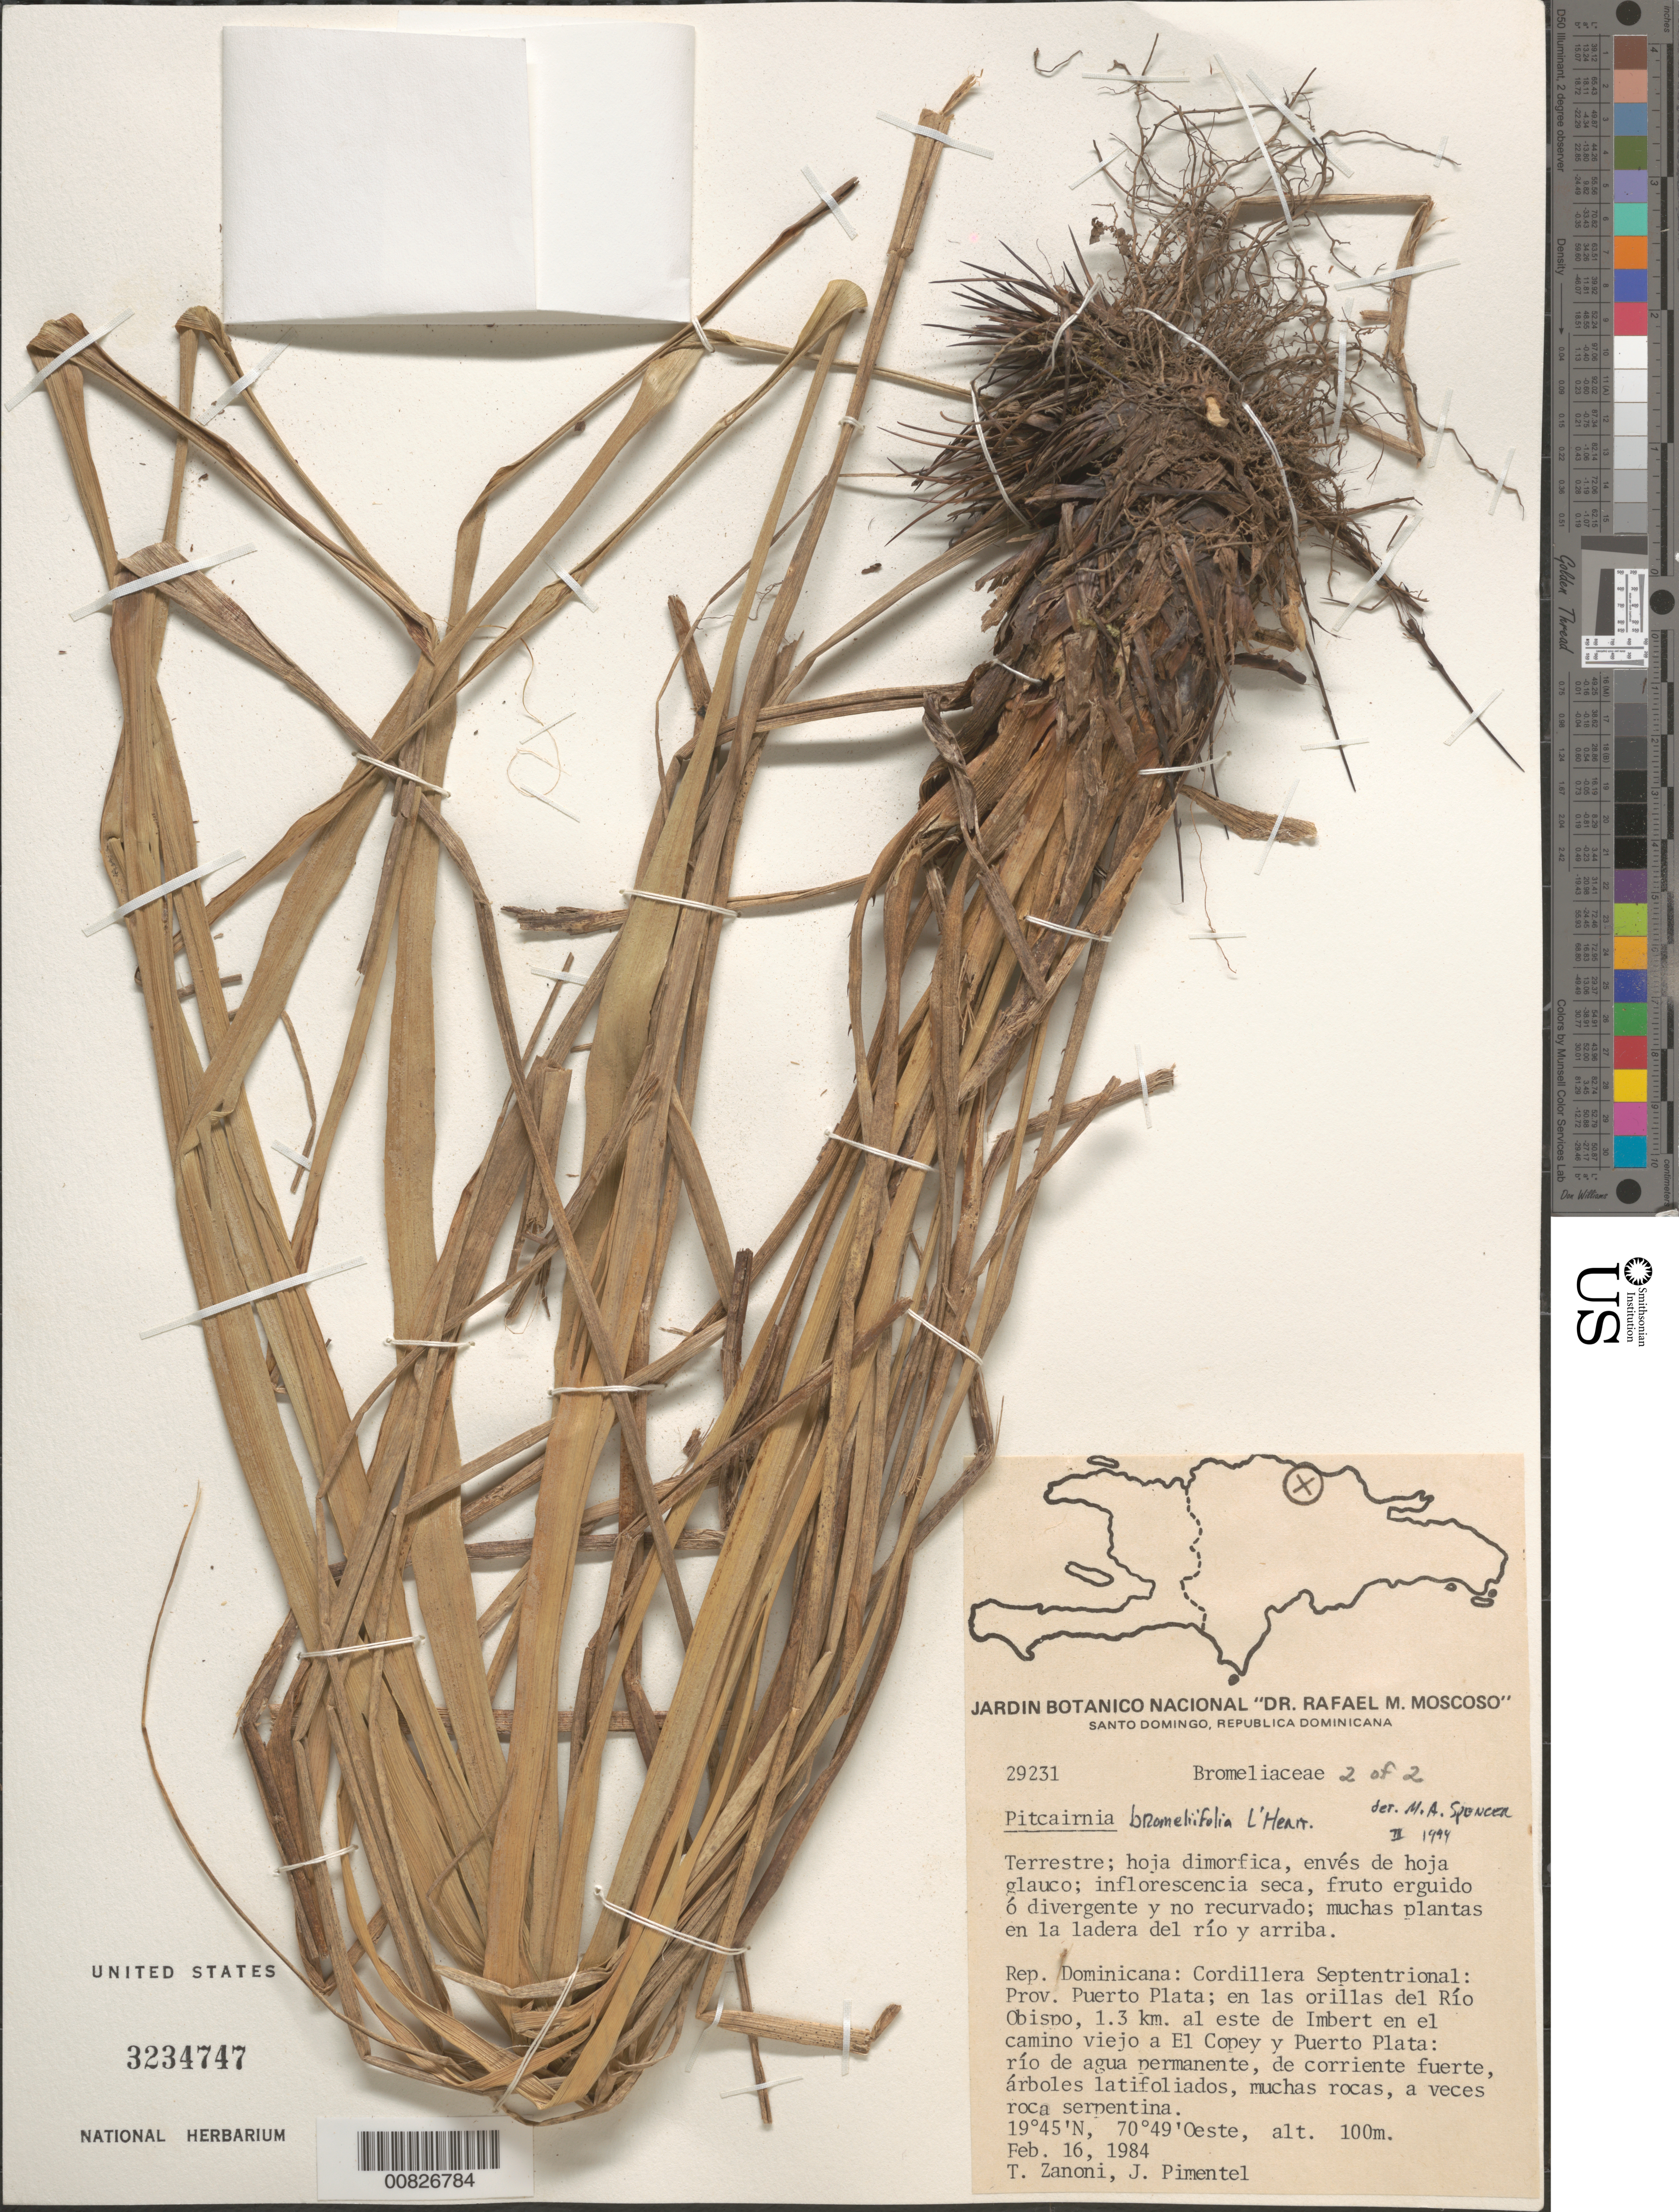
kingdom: Plantae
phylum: Tracheophyta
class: Liliopsida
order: Poales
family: Bromeliaceae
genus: Pitcairnia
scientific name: Pitcairnia bromeliifolia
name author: L'Hér.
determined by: Spencer, M. A.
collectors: T. A. Zanoni & J. Pimentel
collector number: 29231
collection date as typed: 16 Feb 1984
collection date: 1984-02-16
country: Dominican Republic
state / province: Puerto Plata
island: Hispaniola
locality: Cordillera Septentrional: en las orillas del Río Obispo, 1.3 km. al este de Imbert en el camino viejo a El Copey y Puerto Plata.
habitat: Río de agua permanente, de corriente fuerte, árboles latifoliados, muchas rocas, a veces roca serpentina.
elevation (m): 100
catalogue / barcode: US 3234747